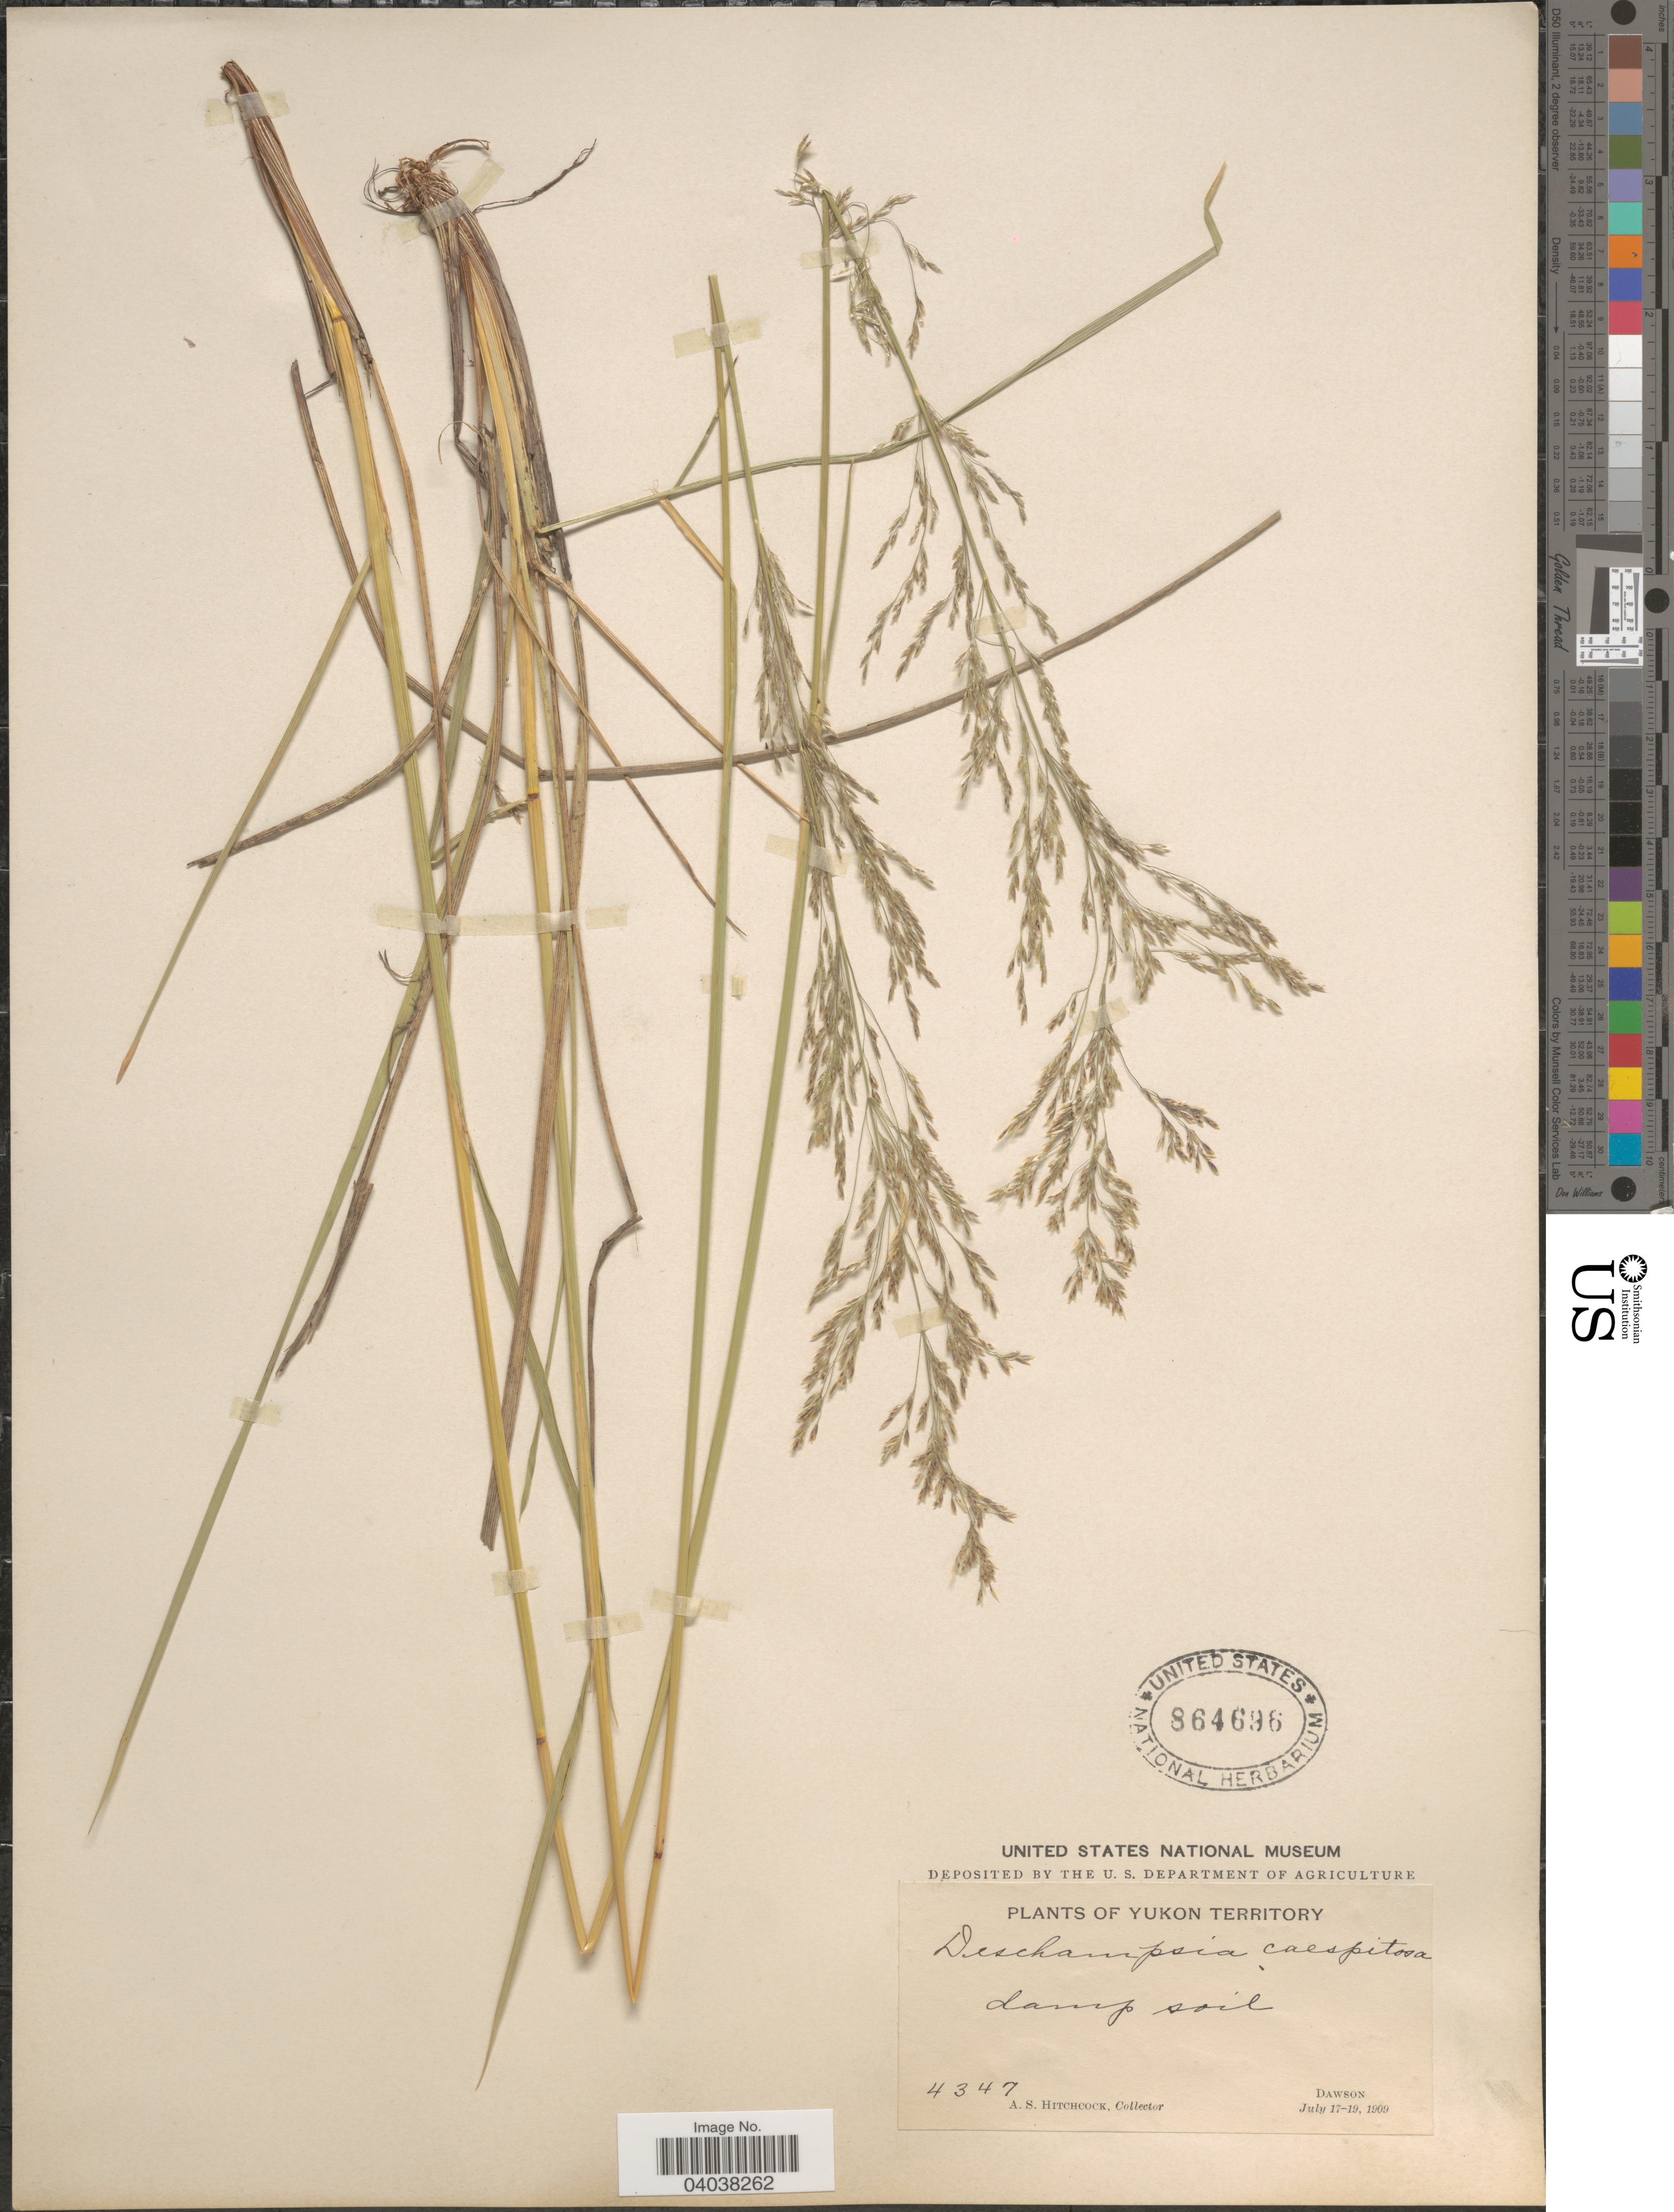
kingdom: Plantae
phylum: Tracheophyta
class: Liliopsida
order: Poales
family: Poaceae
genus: Deschampsia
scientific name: Deschampsia cespitosa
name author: (L.) P. Beauv.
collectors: A. S. Hitchcock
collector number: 4347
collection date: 1909-07-17/1909-07-19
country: Canada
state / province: Yukon Territory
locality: Dawson.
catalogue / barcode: US 864696